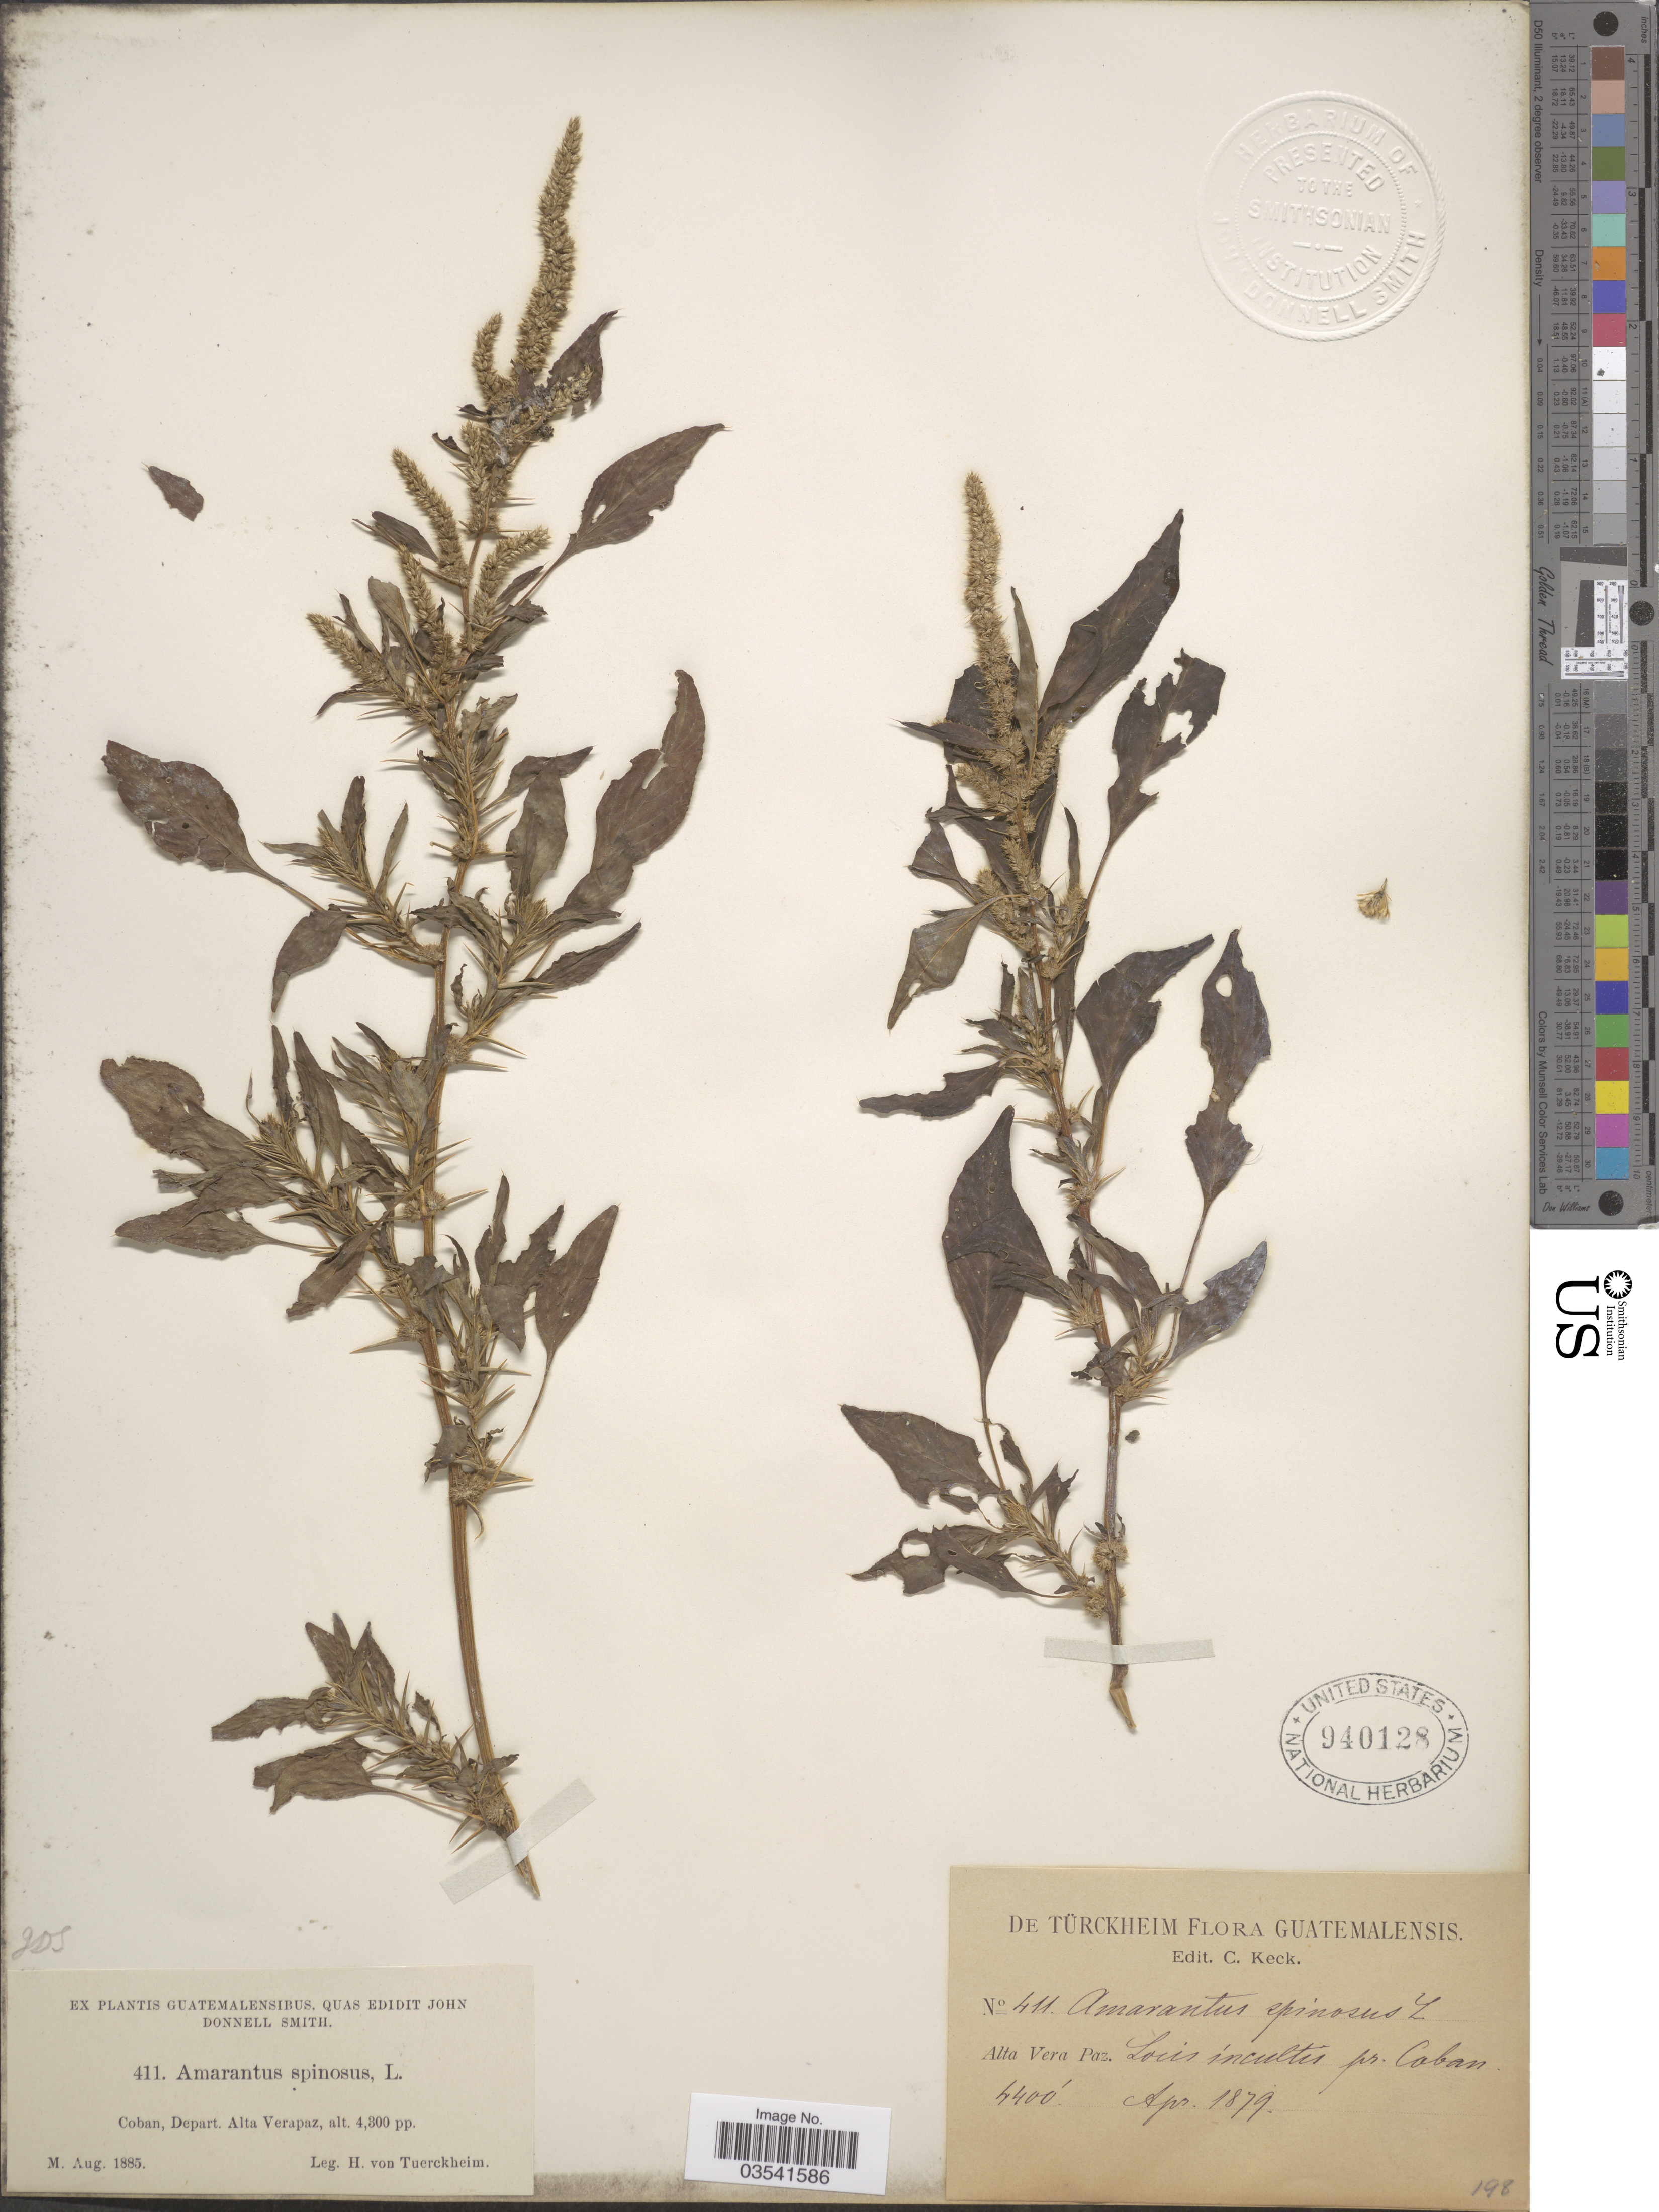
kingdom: Plantae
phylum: Tracheophyta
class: Magnoliopsida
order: Caryophyllales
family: Amaranthaceae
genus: Amaranthus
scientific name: Amaranthus spinosus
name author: L.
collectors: H. von Türckheim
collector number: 411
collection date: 1879-04/1885-08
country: Guatemala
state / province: Alta Verapaz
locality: Coban, Depart. Alta Verapaz. Lieux incultes pr. Coban.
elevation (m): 1311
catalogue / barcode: US 940128